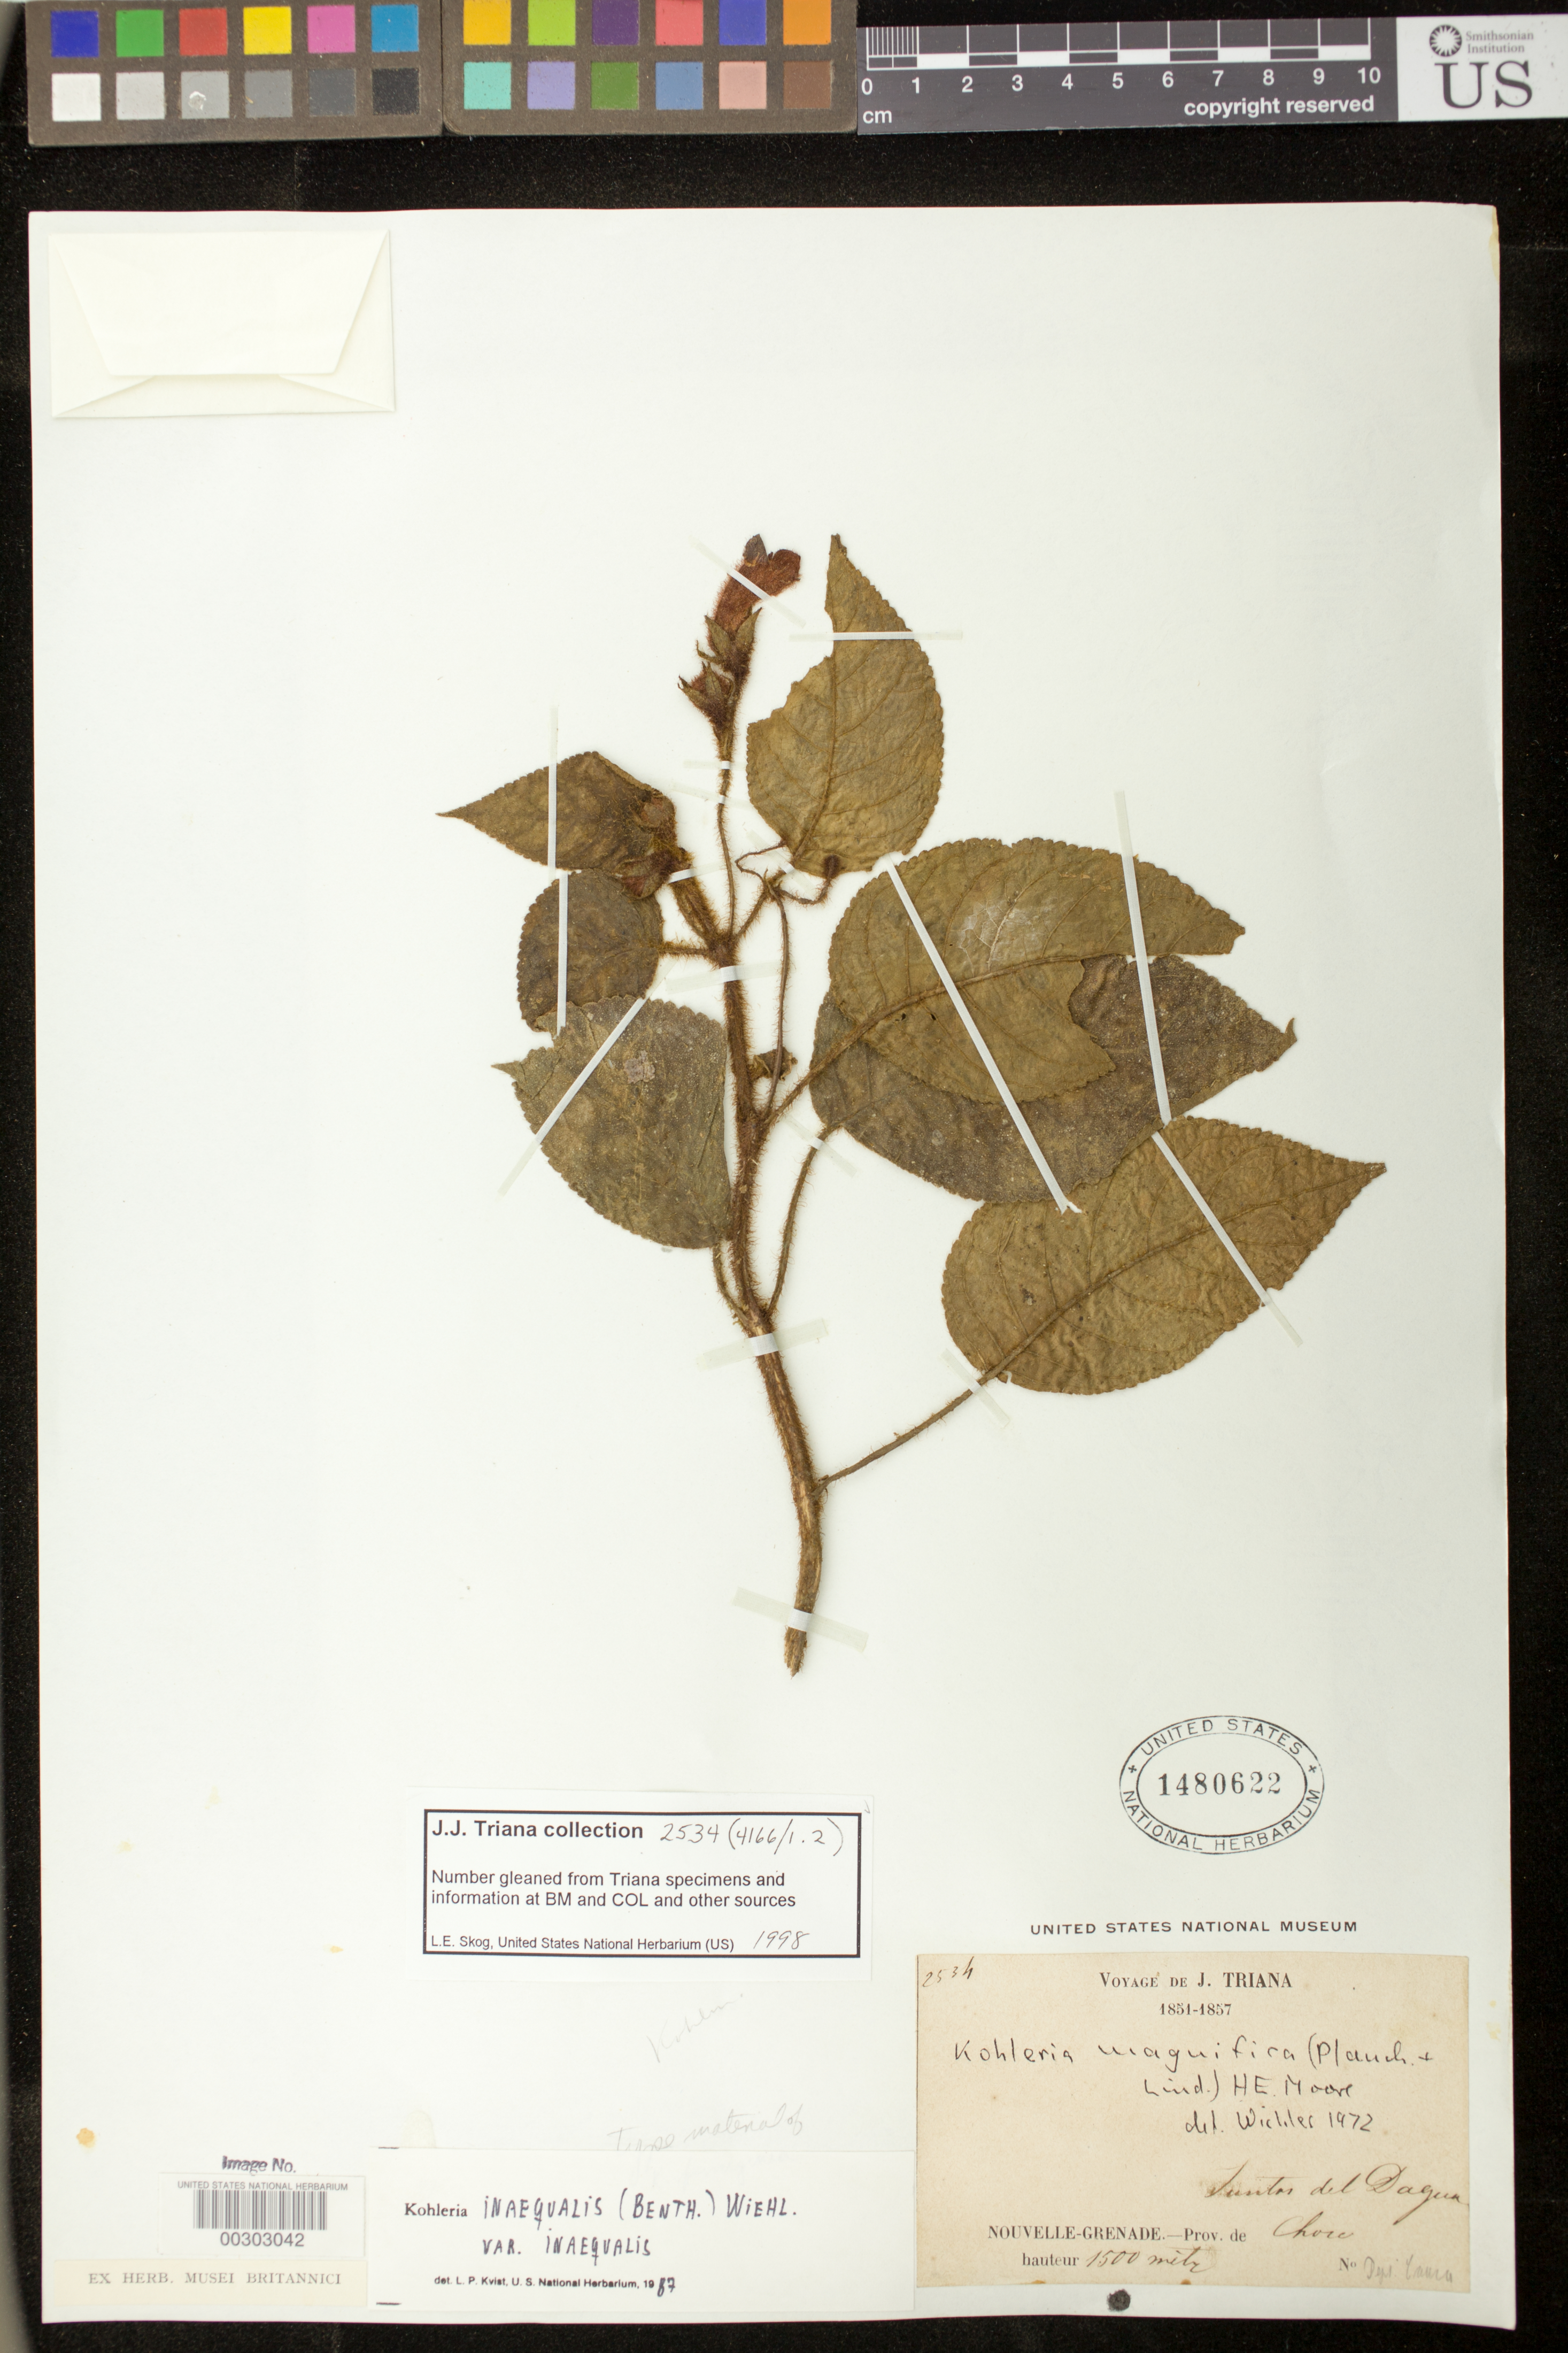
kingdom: Plantae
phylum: Tracheophyta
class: Magnoliopsida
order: Lamiales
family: Gesneriaceae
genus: Kohleria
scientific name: Kohleria inaequalis var. inaequalis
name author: (Benth.) Wiehler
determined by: Skog, Laurence E.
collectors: J. J. Triana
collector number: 2534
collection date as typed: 1851-57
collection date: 1851/1857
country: Colombia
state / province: Valle del Cauca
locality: Nouvelle-Grenade, Prov. de Chocó, Juntos del Rio Dagua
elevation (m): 1500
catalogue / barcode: US 1480622